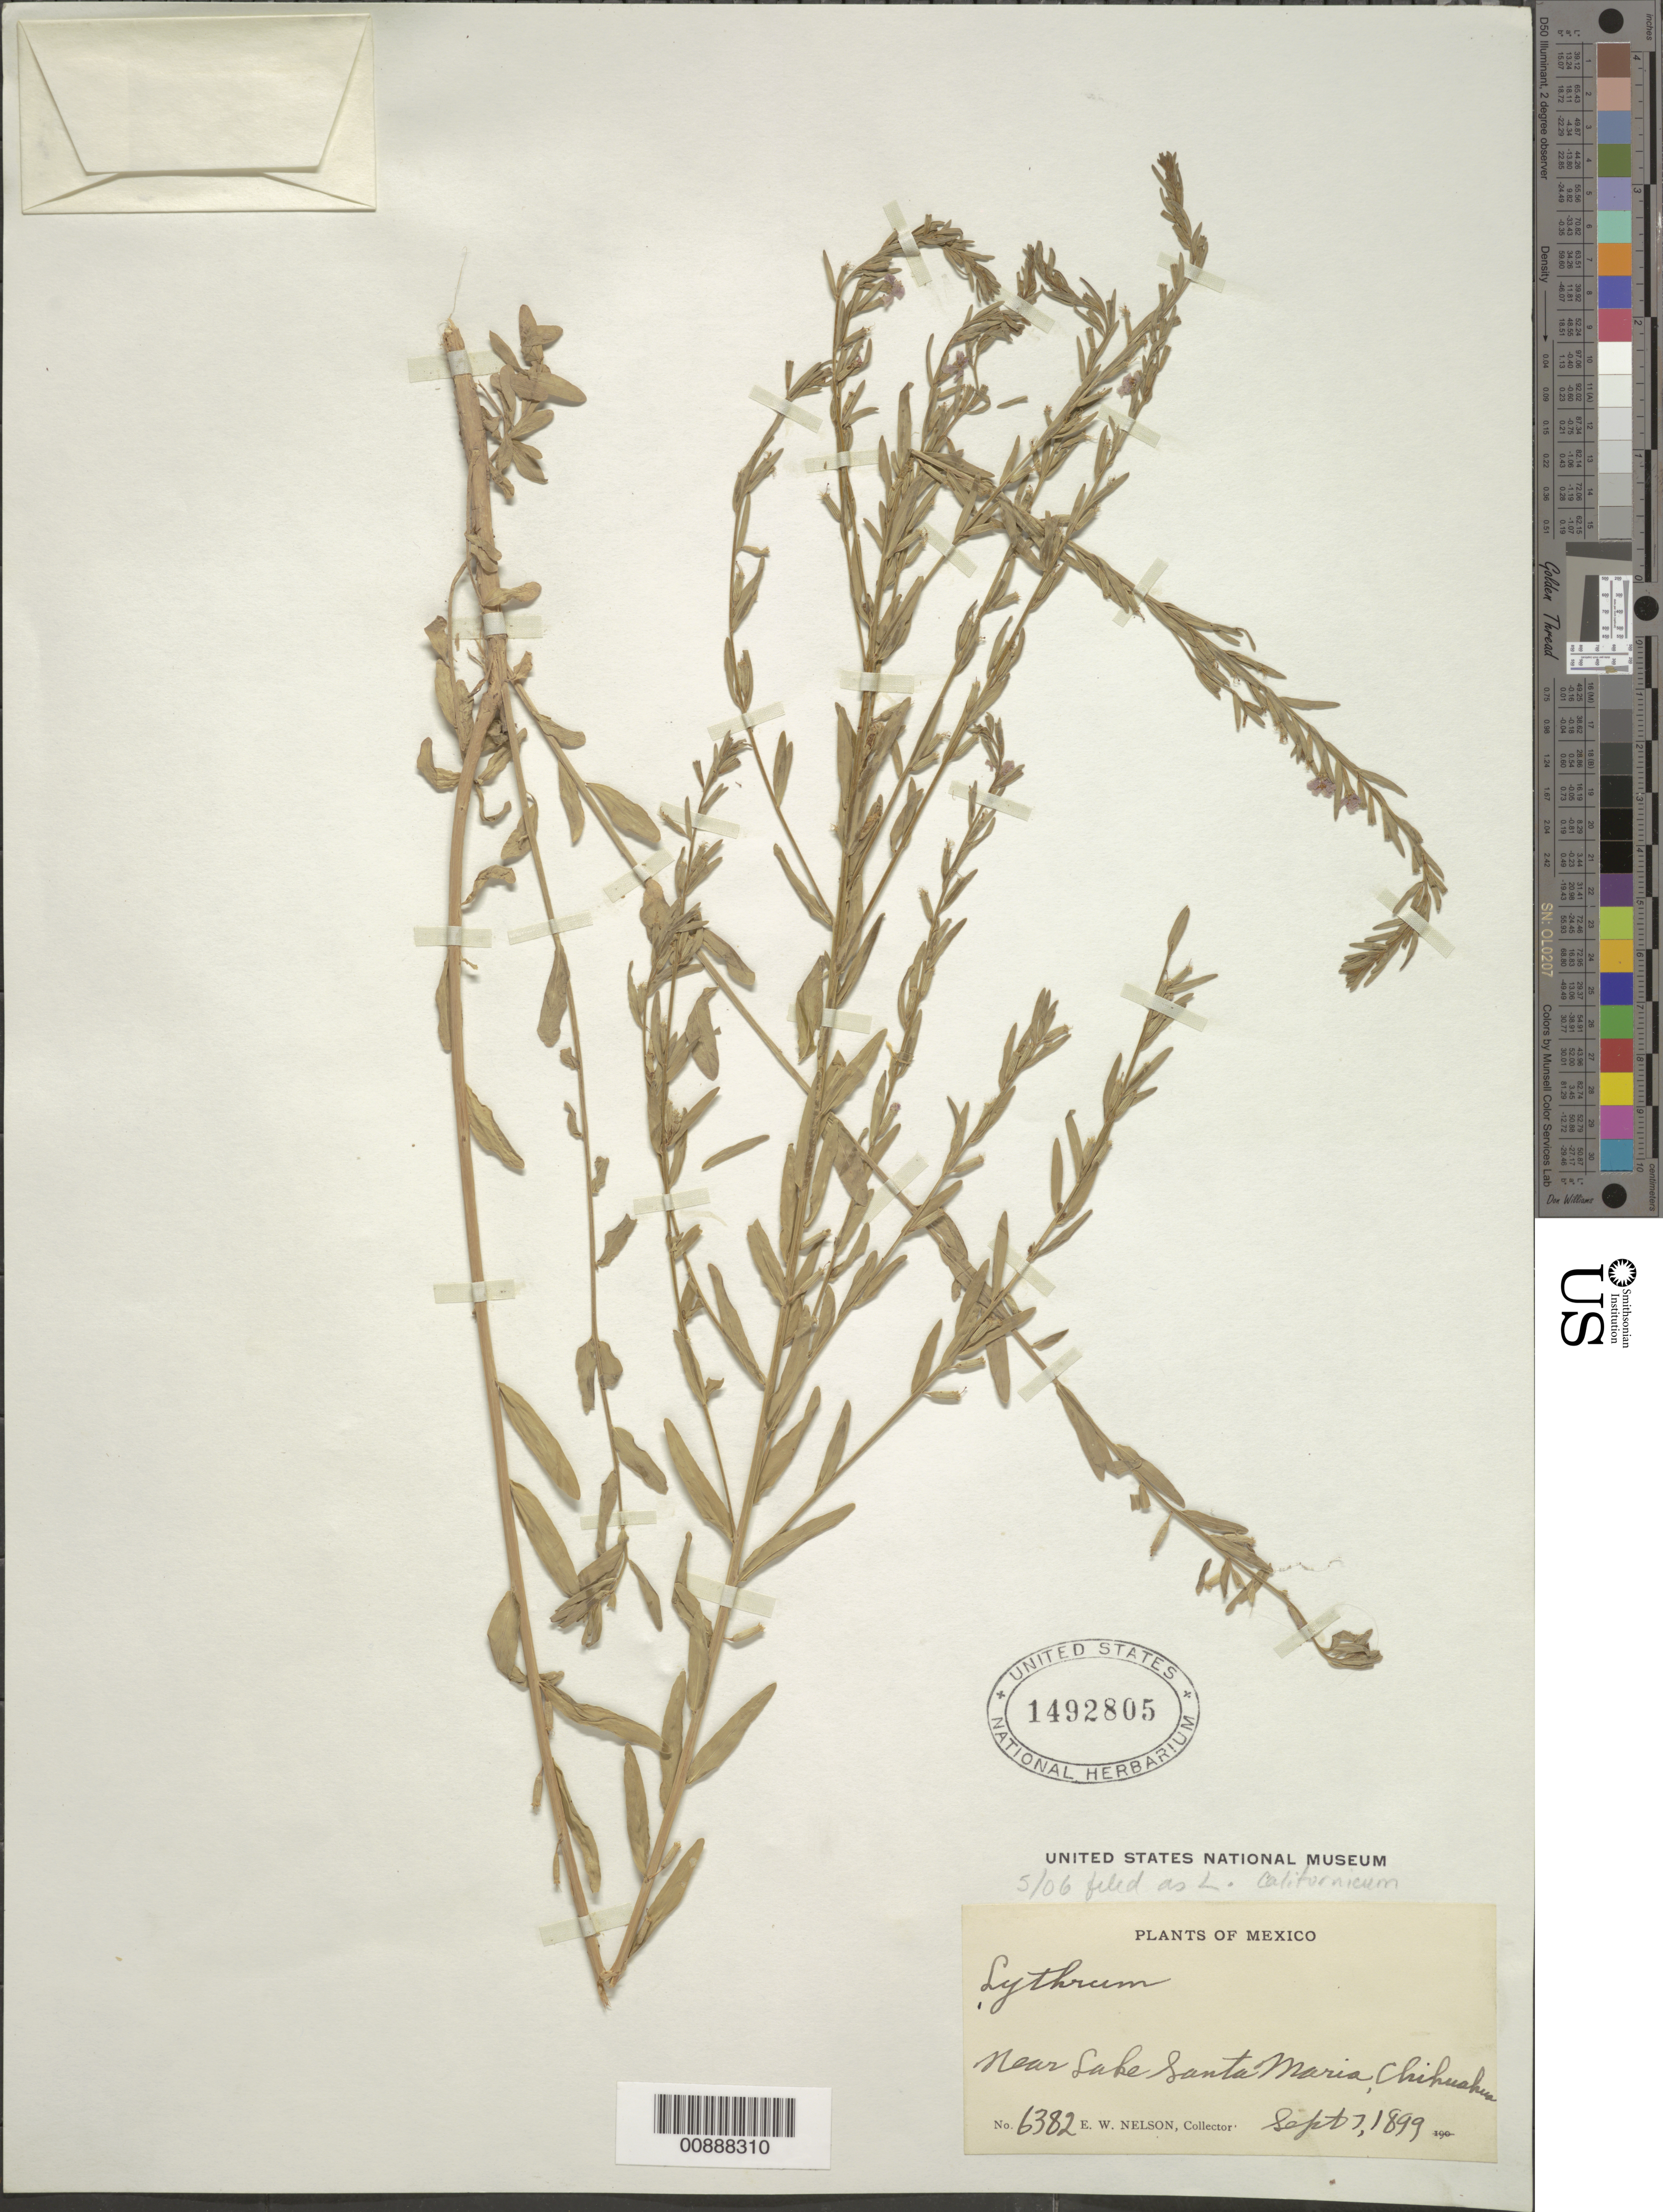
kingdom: Plantae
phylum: Tracheophyta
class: Magnoliopsida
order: Myrtales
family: Lythraceae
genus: Lythrum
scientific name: Lythrum californicum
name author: Torr. & A. Gray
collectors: E. W. Nelson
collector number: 6382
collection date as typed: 07 Sep 1899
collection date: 1899-09-07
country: Mexico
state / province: Chihuahua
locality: Near Lake Santa María, Chihuahua.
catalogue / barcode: US 1492805